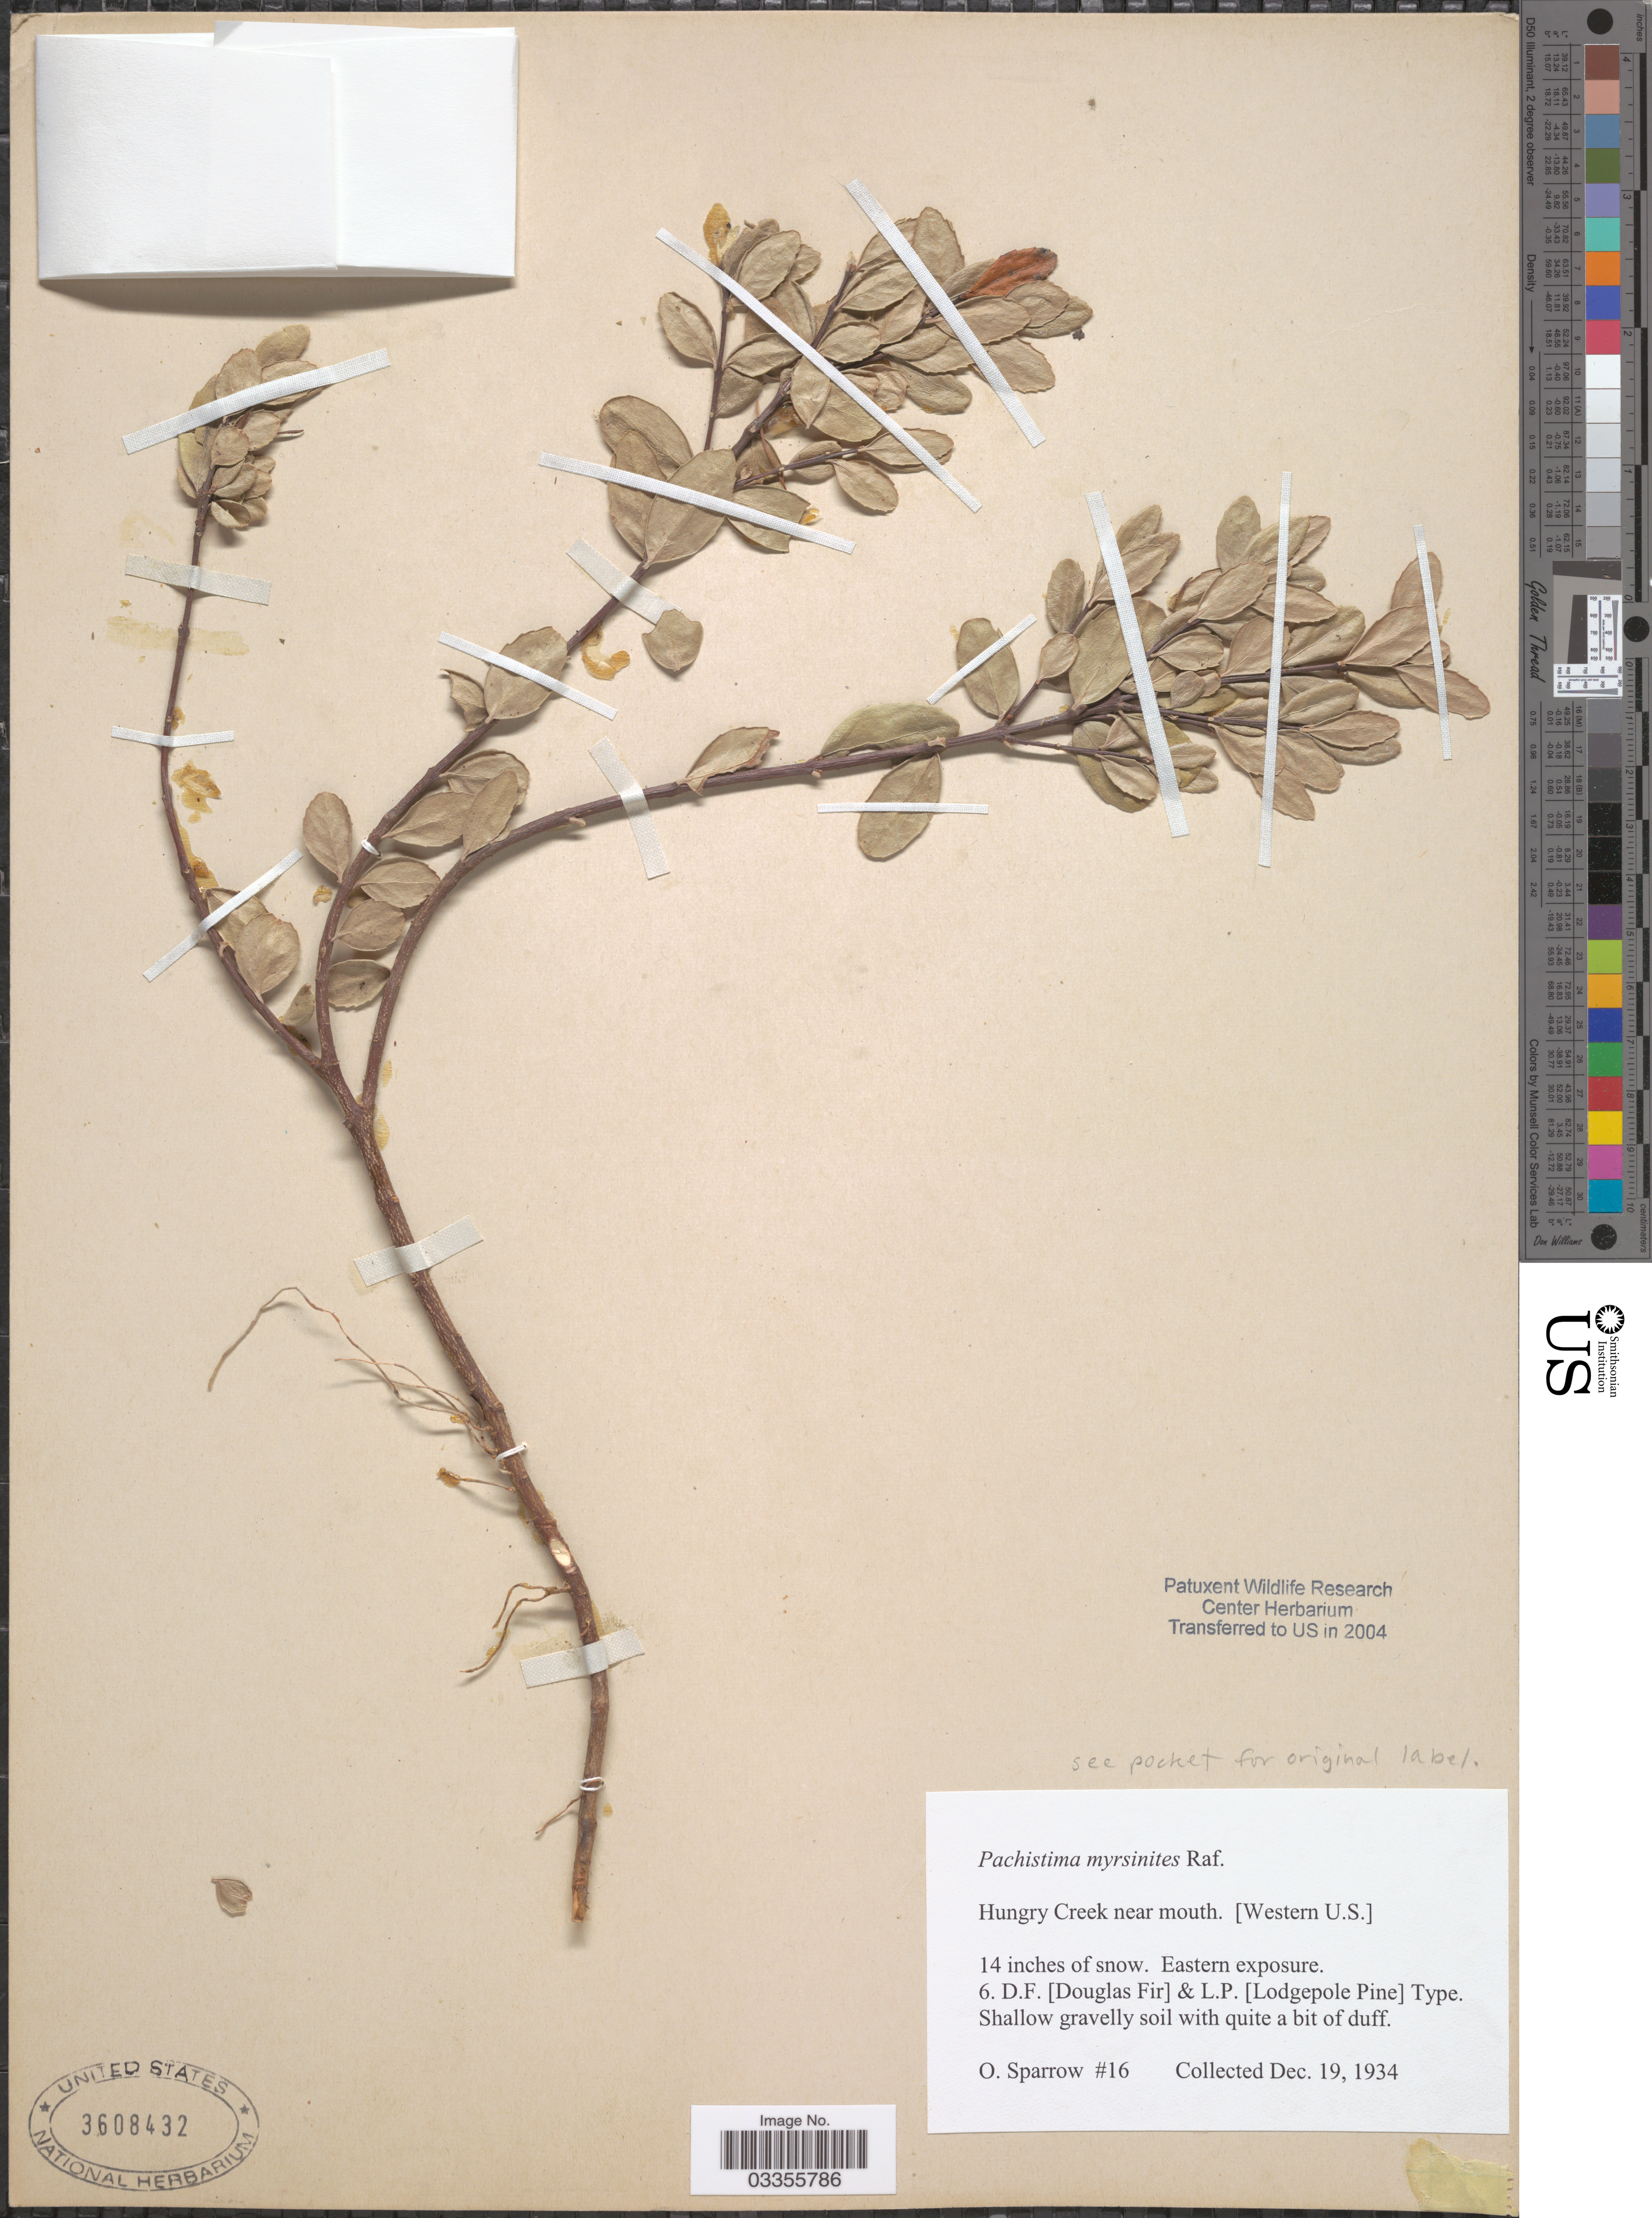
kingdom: Plantae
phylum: Tracheophyta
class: Magnoliopsida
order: Celastrales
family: Celastraceae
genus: Paxistima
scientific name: Paxistima myrsinites subsp. myrsinites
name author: (Pursh) Raf.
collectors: O. Sparrow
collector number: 16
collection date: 1934-12-19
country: United States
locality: Hungry Creek near mouth. [Western U. S.].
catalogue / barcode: US 3608432